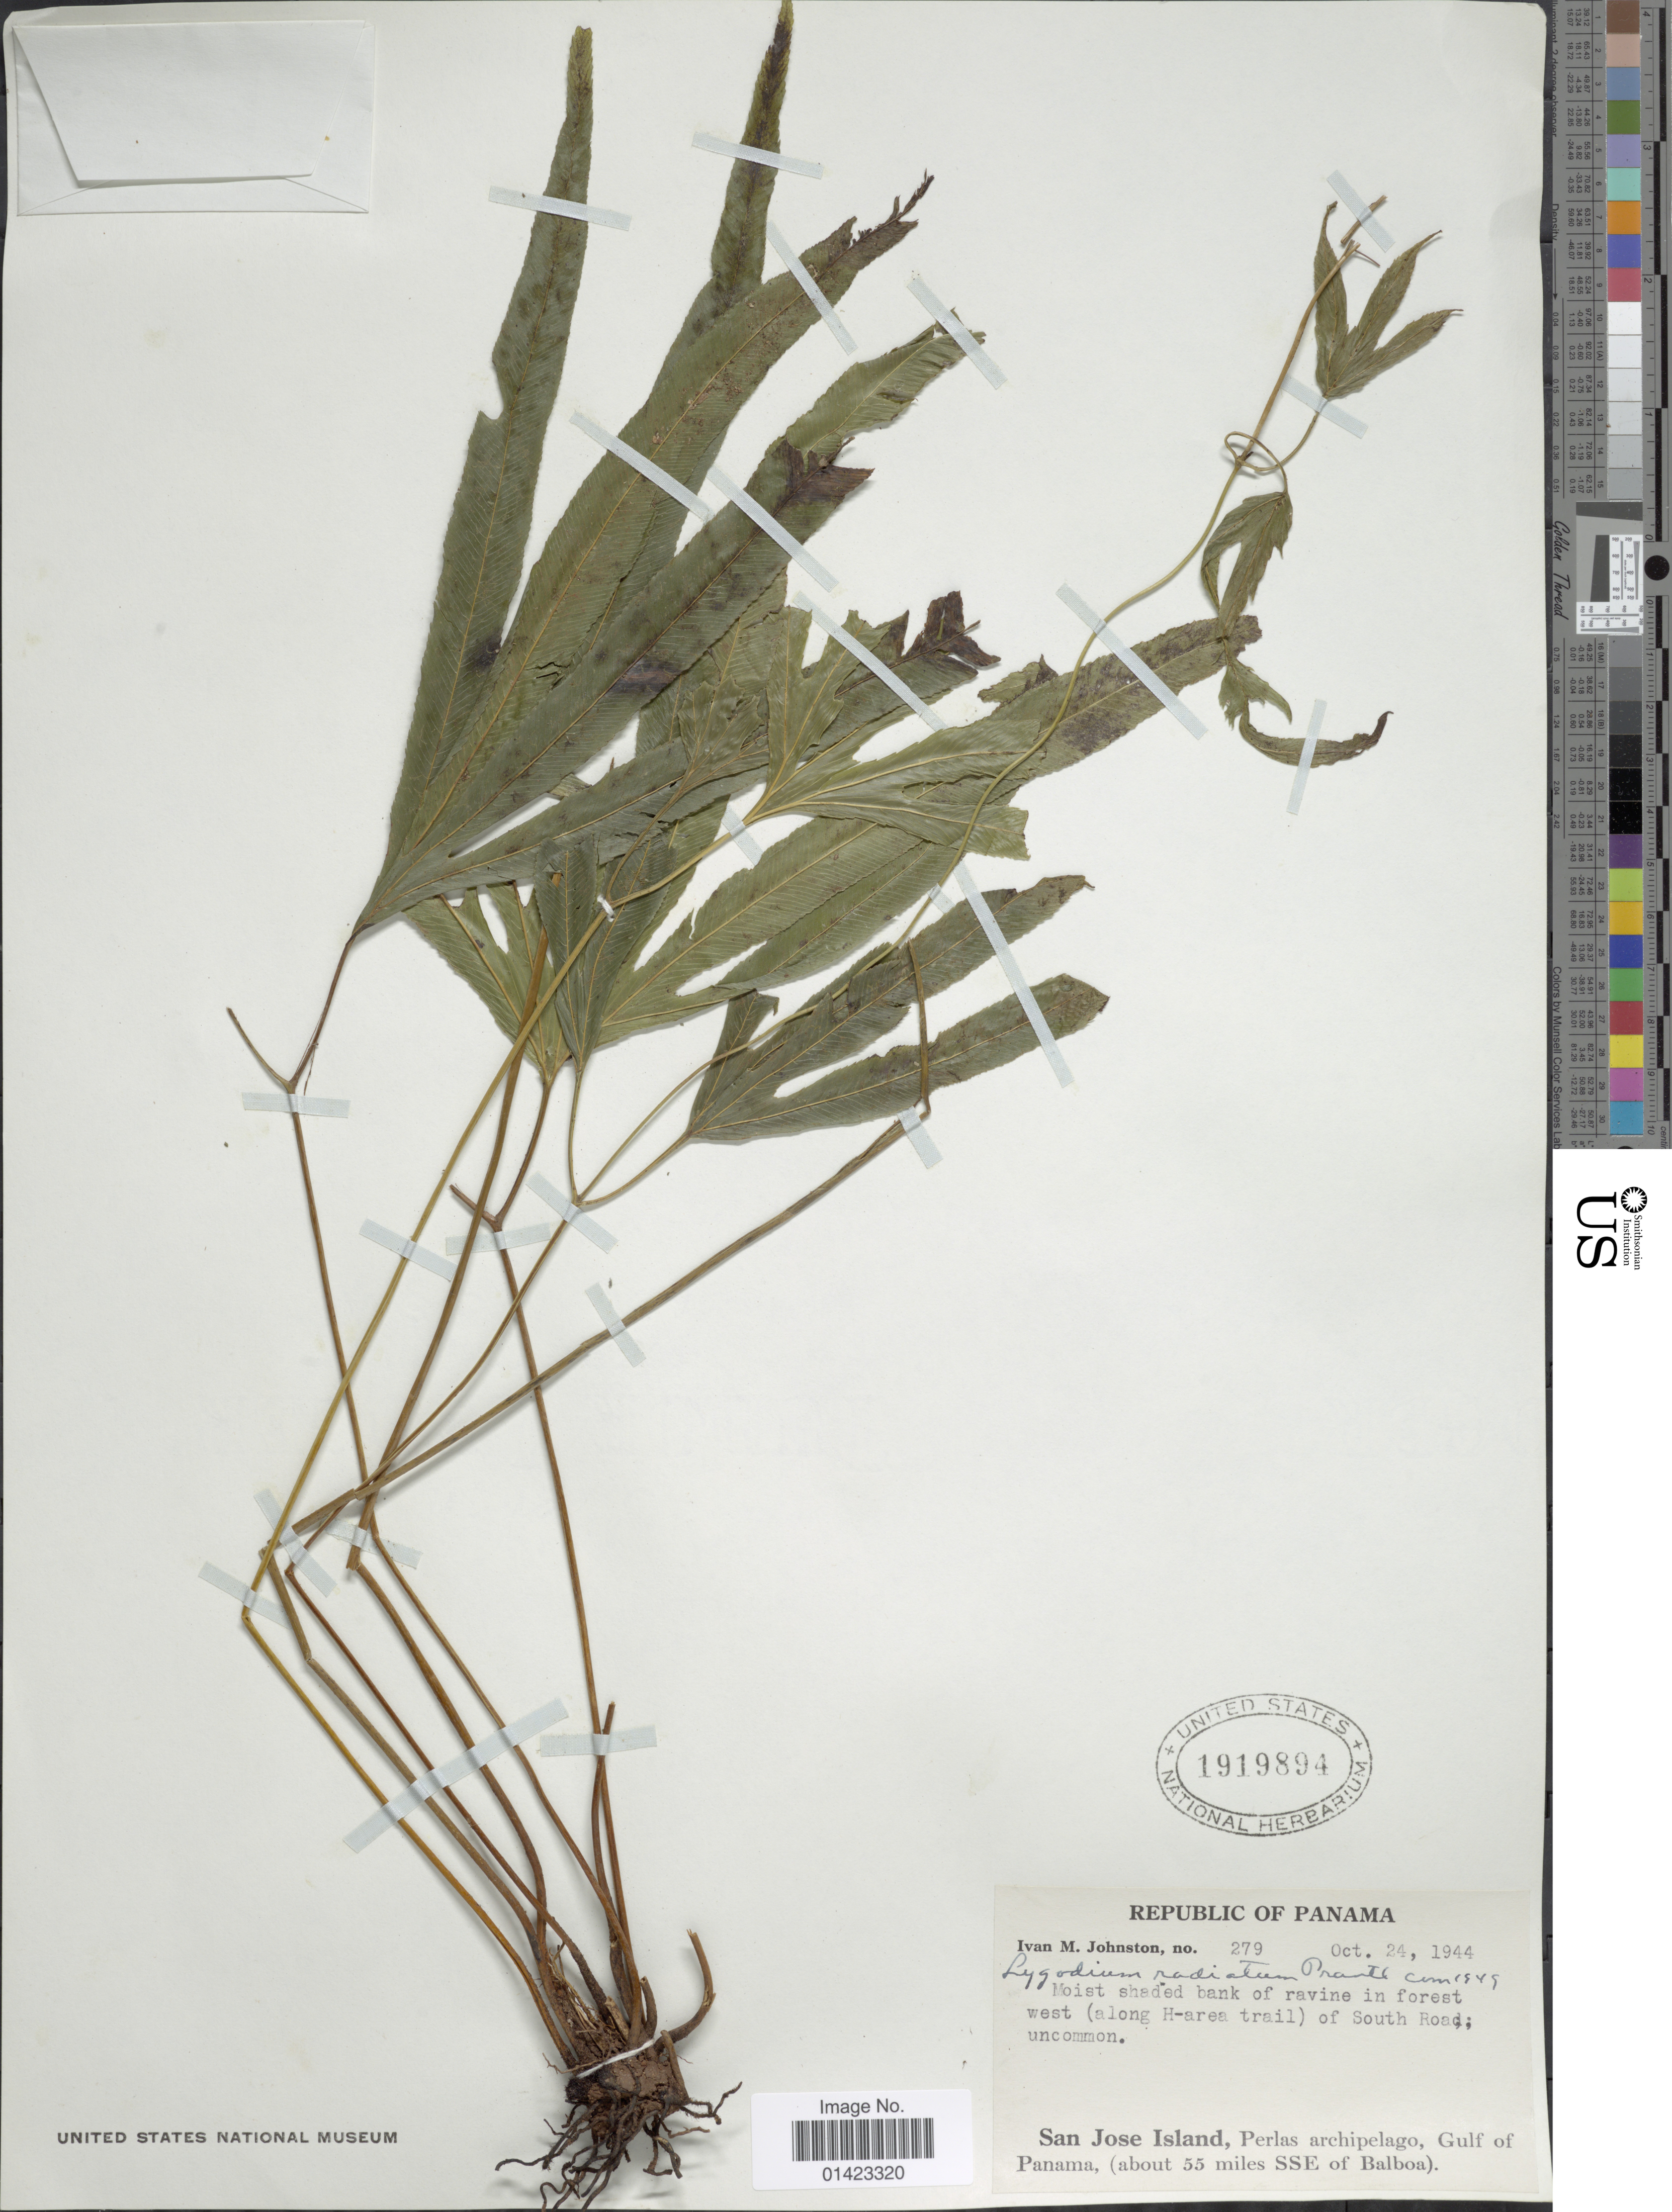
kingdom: Plantae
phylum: Tracheophyta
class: Polypodiopsida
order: Schizaeales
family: Lygodiaceae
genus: Lygodium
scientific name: Lygodium radiatum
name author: Prantl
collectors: I.M. Johnston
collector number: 279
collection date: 1944-10-24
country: Panama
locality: Along H-area trail of South road, San Jose Island, Perlas archipelago, Gulf of Panama(about 55miles SSE of Balboa)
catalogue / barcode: US 1919894